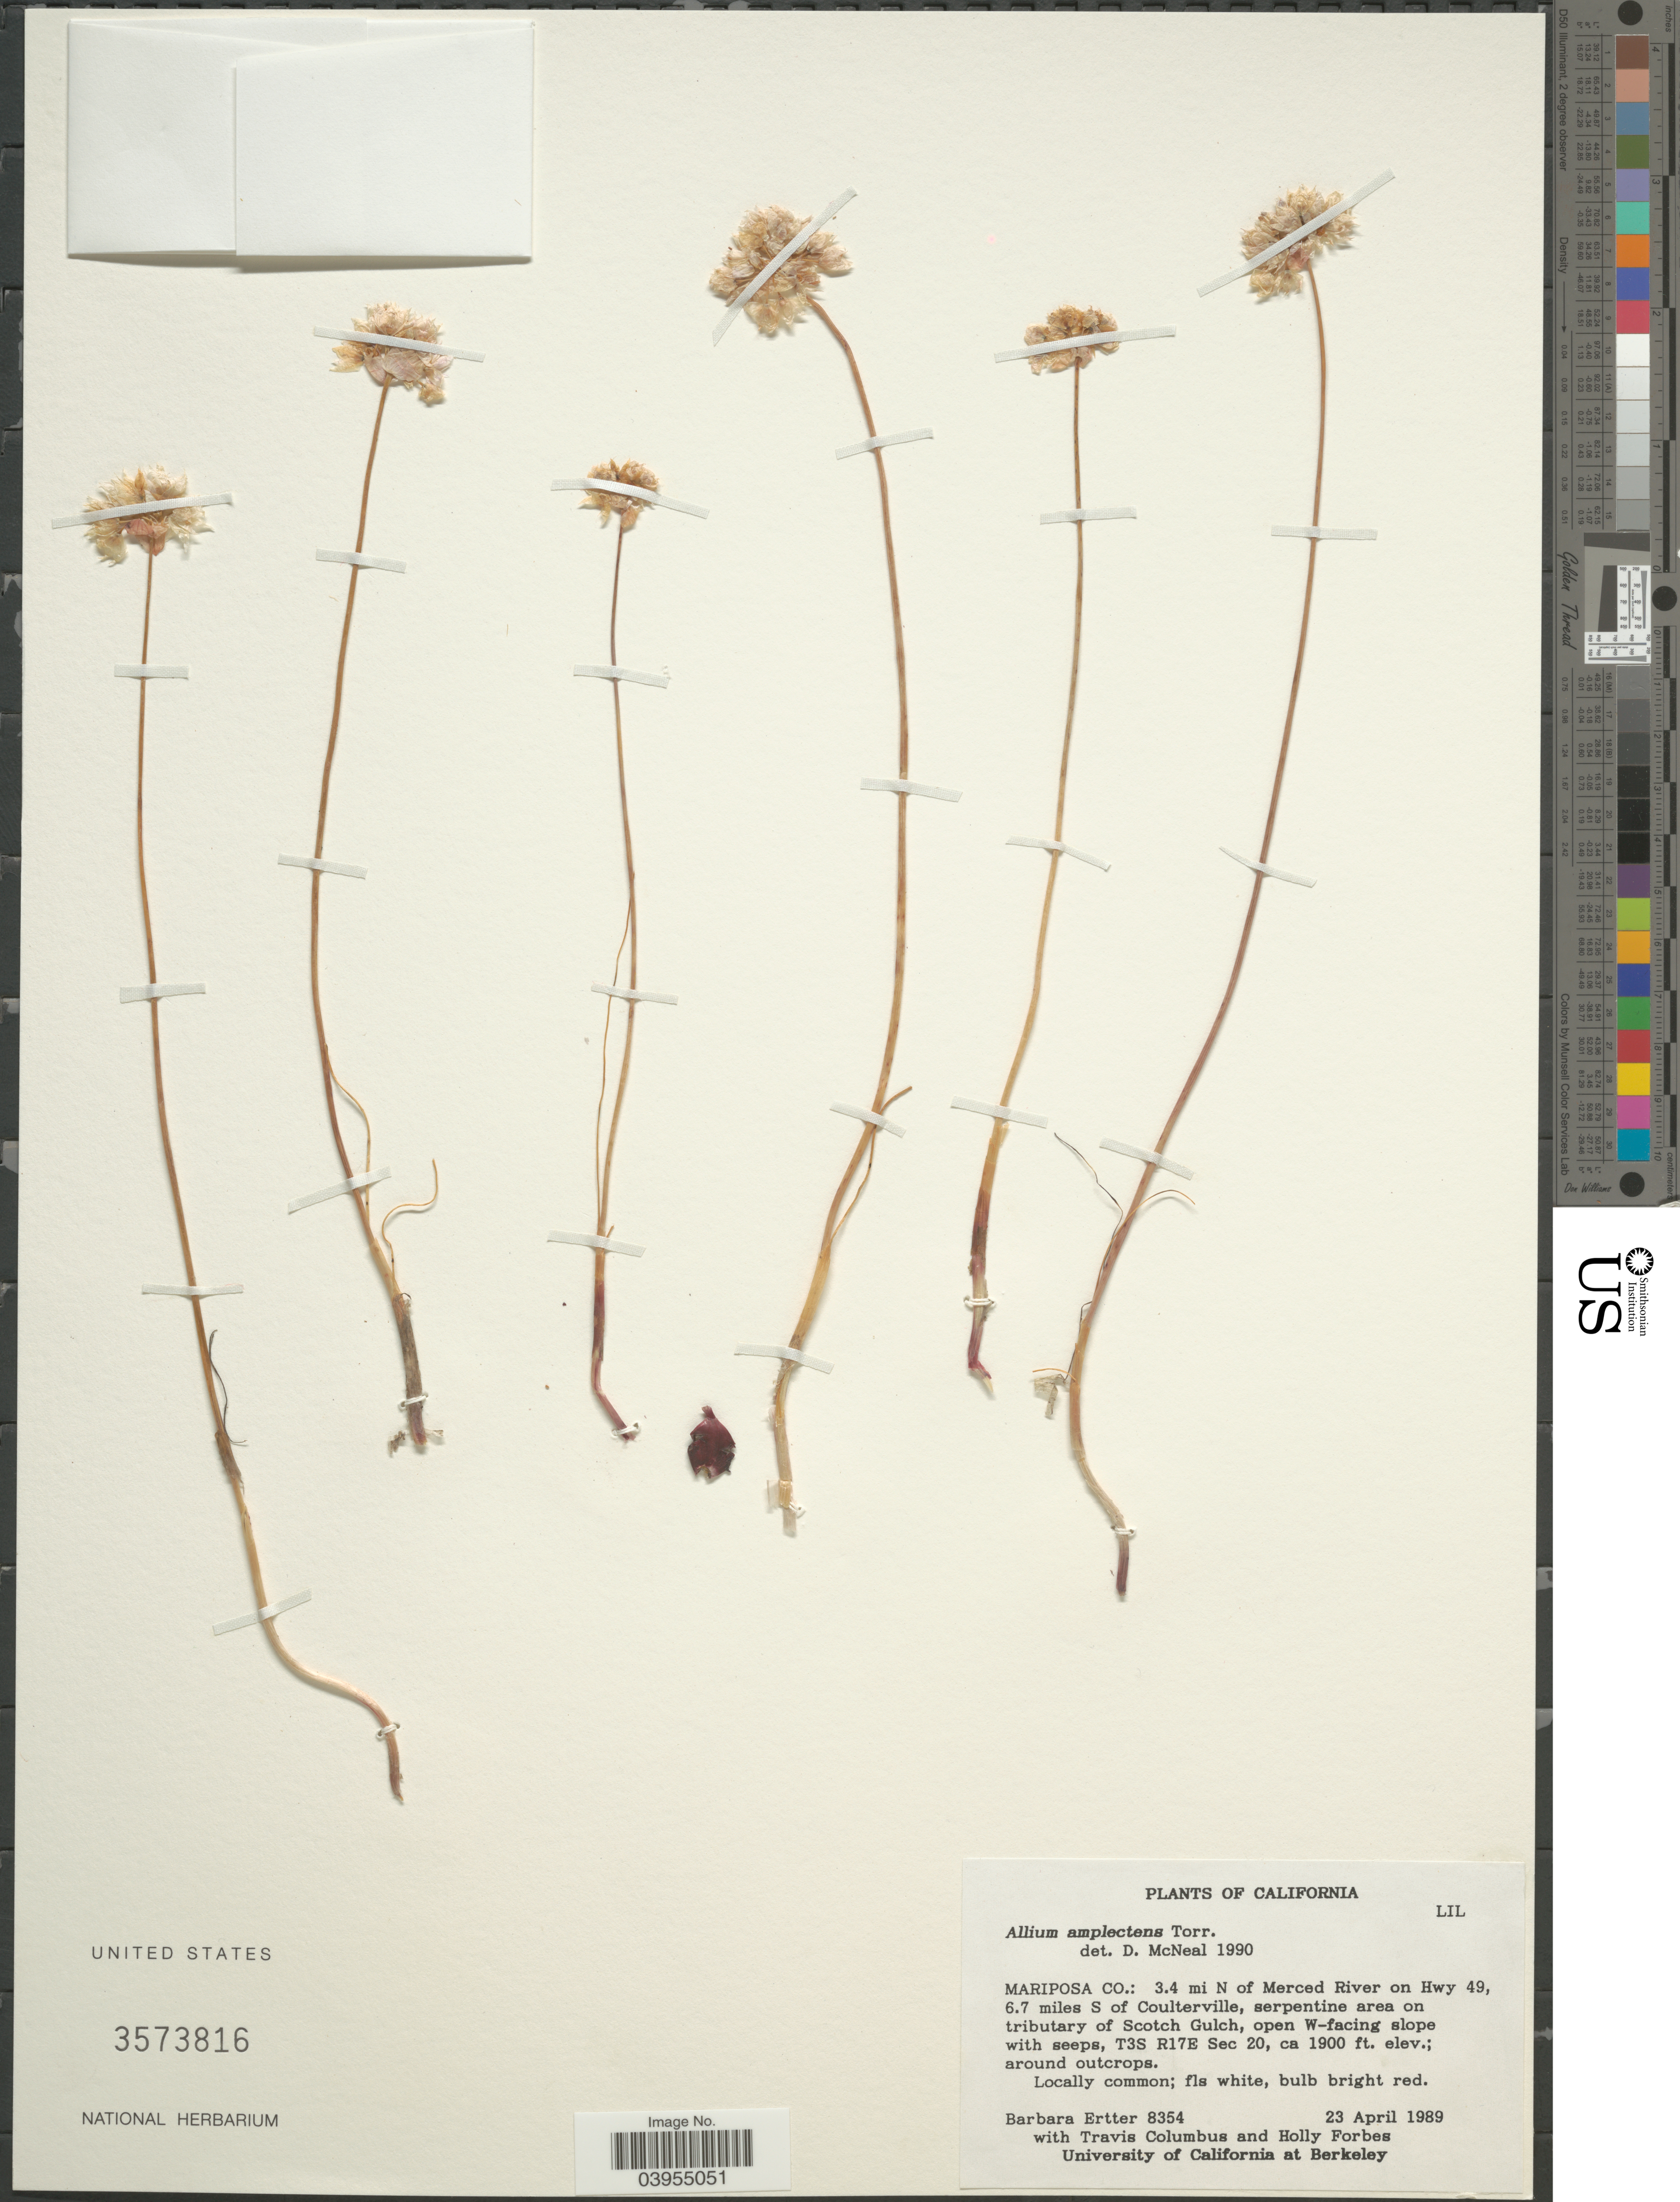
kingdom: Plantae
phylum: Tracheophyta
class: Liliopsida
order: Asparagales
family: Amaryllidaceae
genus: Allium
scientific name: Allium amplectens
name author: Torr.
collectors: B. Ertter, T. Columbus & H. Forbes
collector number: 8354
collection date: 1989-04-23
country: United States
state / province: California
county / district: Mariposa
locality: Mariposa Co.: 3.4 mi N of Merced River on Hwy 49, 6.7 miles S of Coulterville, serpentine area on tributary of Scotch Gulch, open W-facing slope with seeps, T3S R17E Sec 20.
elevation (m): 579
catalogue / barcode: US 3573816